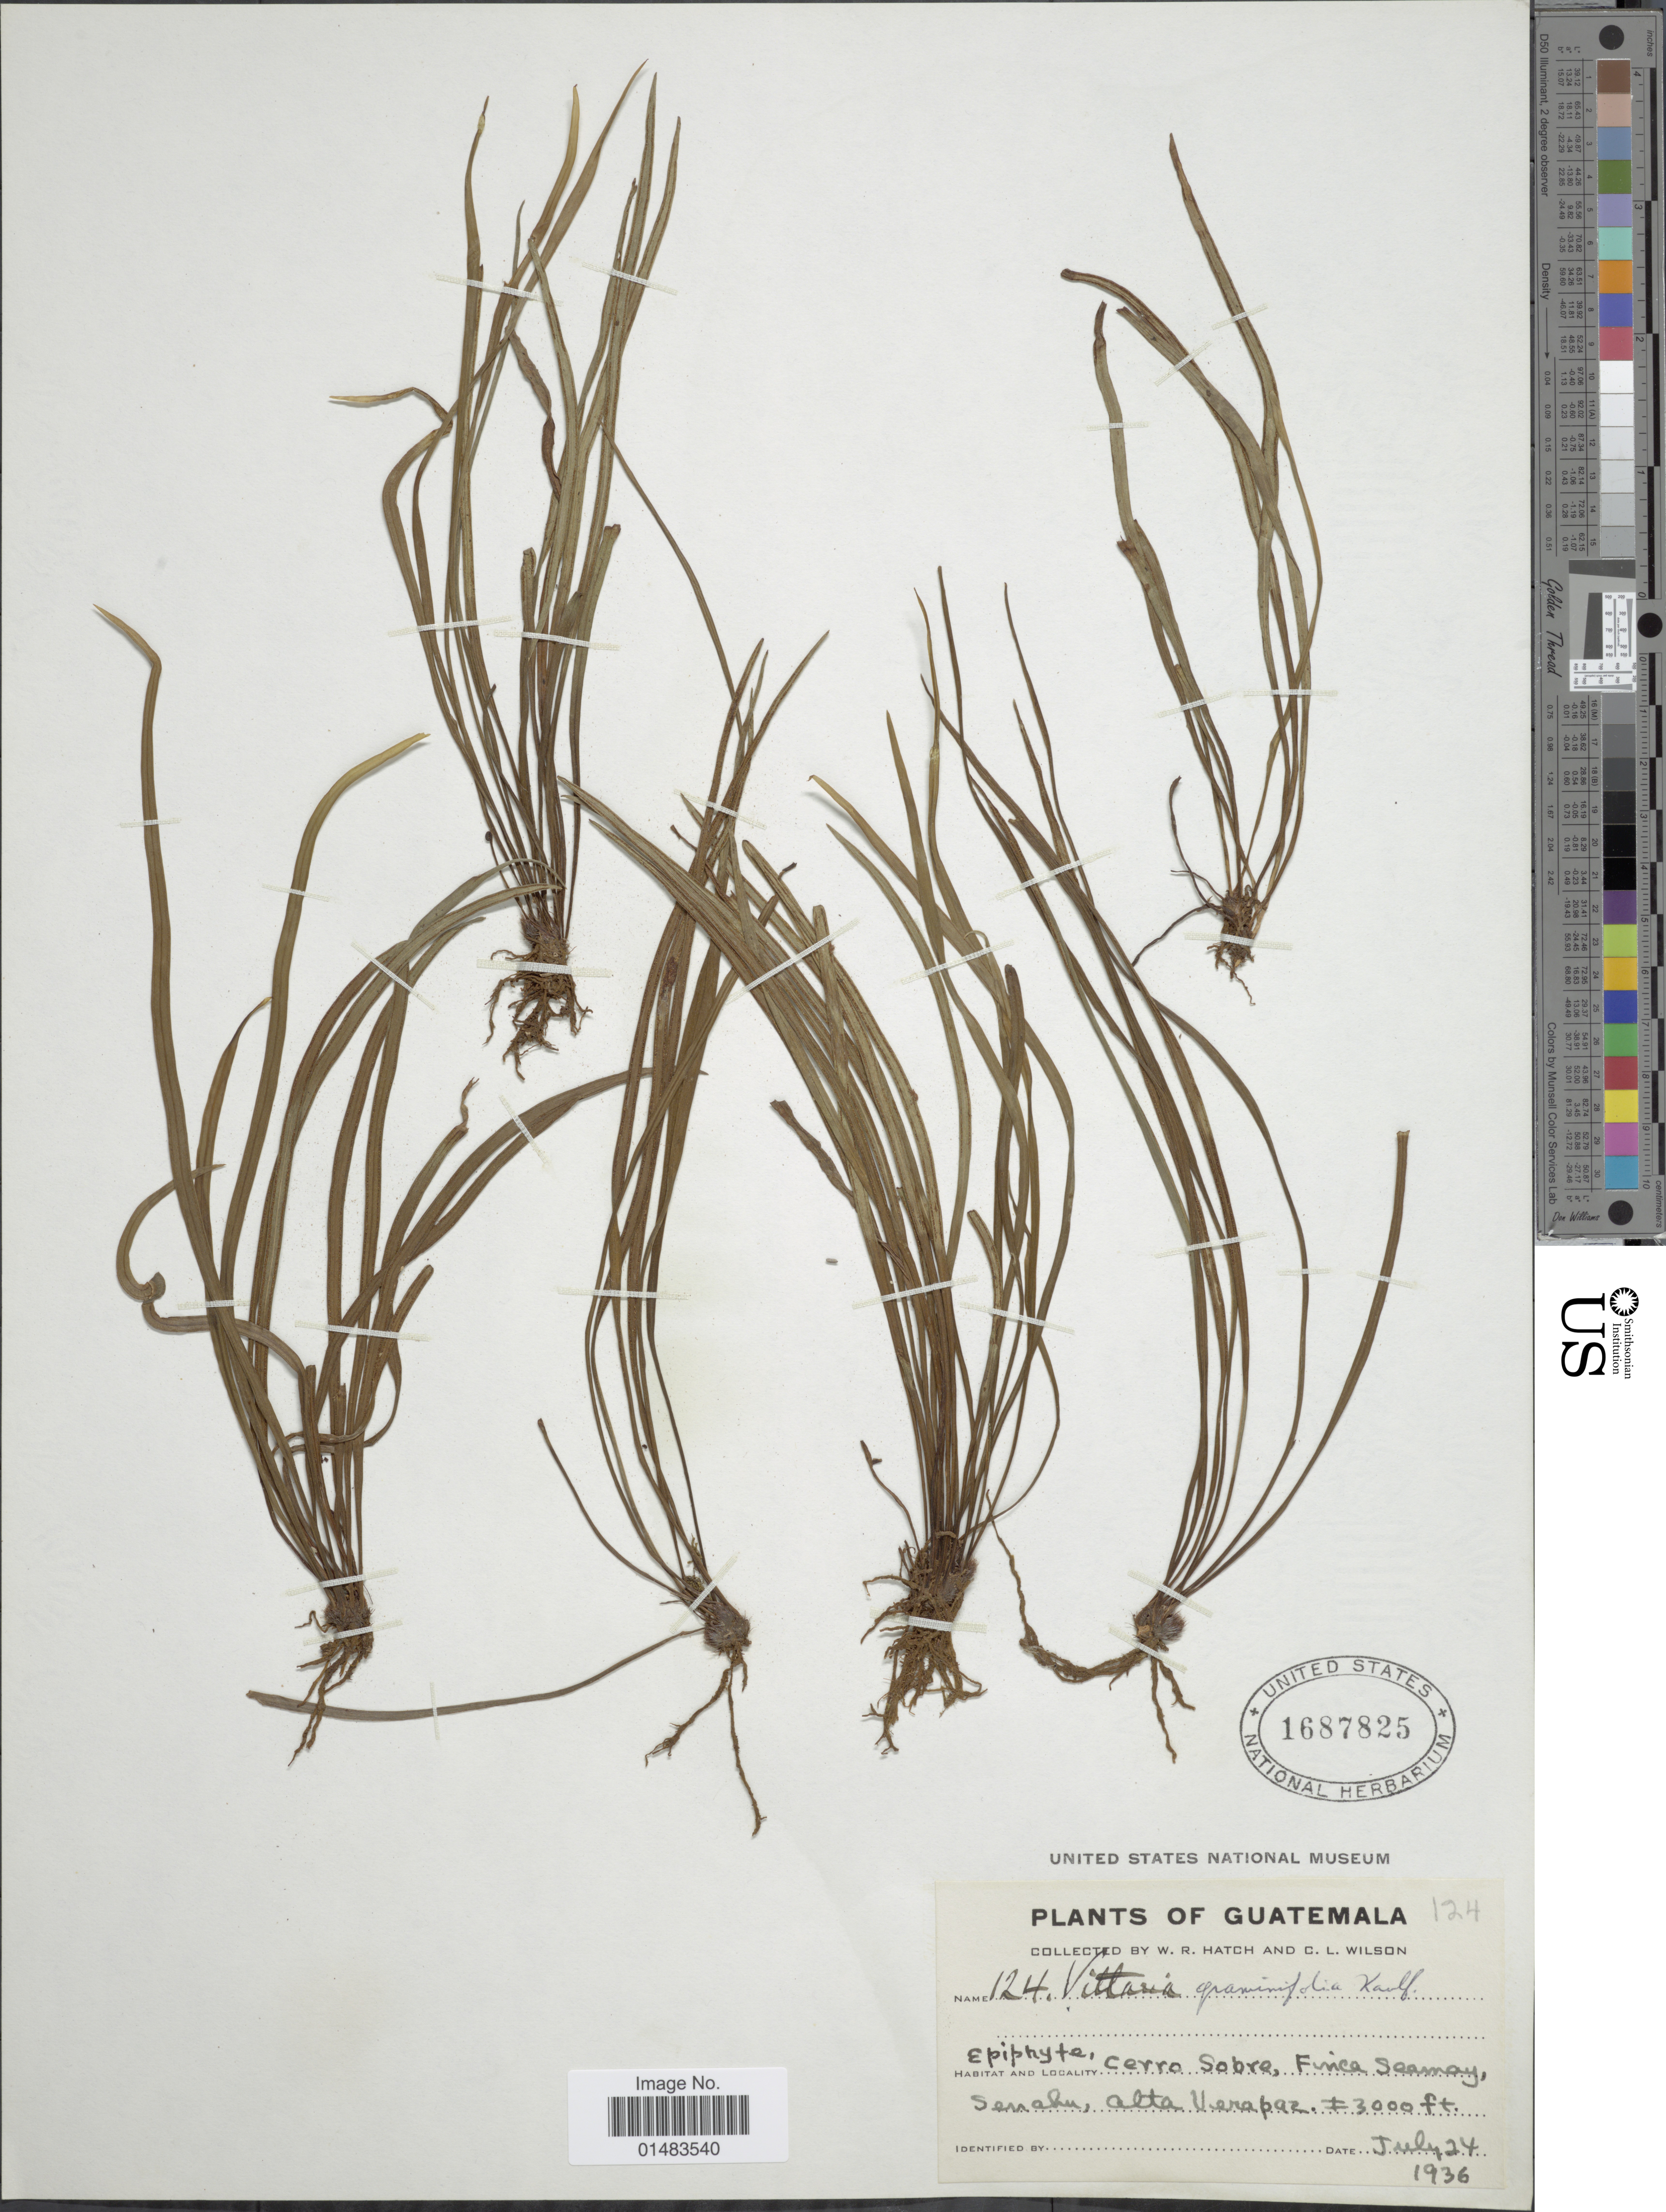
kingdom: Plantae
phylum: Tracheophyta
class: Polypodiopsida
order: Polypodiales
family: Pteridaceae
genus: Vittaria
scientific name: Vittaria graminifolia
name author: Kaulf.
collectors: W. Hatch & C. L. Wilson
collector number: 124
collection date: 1936-07-24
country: Guatemala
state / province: Alta Verapaz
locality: Guatemala, Epiphyte, Cerro Sobre, Finca Seamay, Senahu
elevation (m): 914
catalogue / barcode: US 1687825